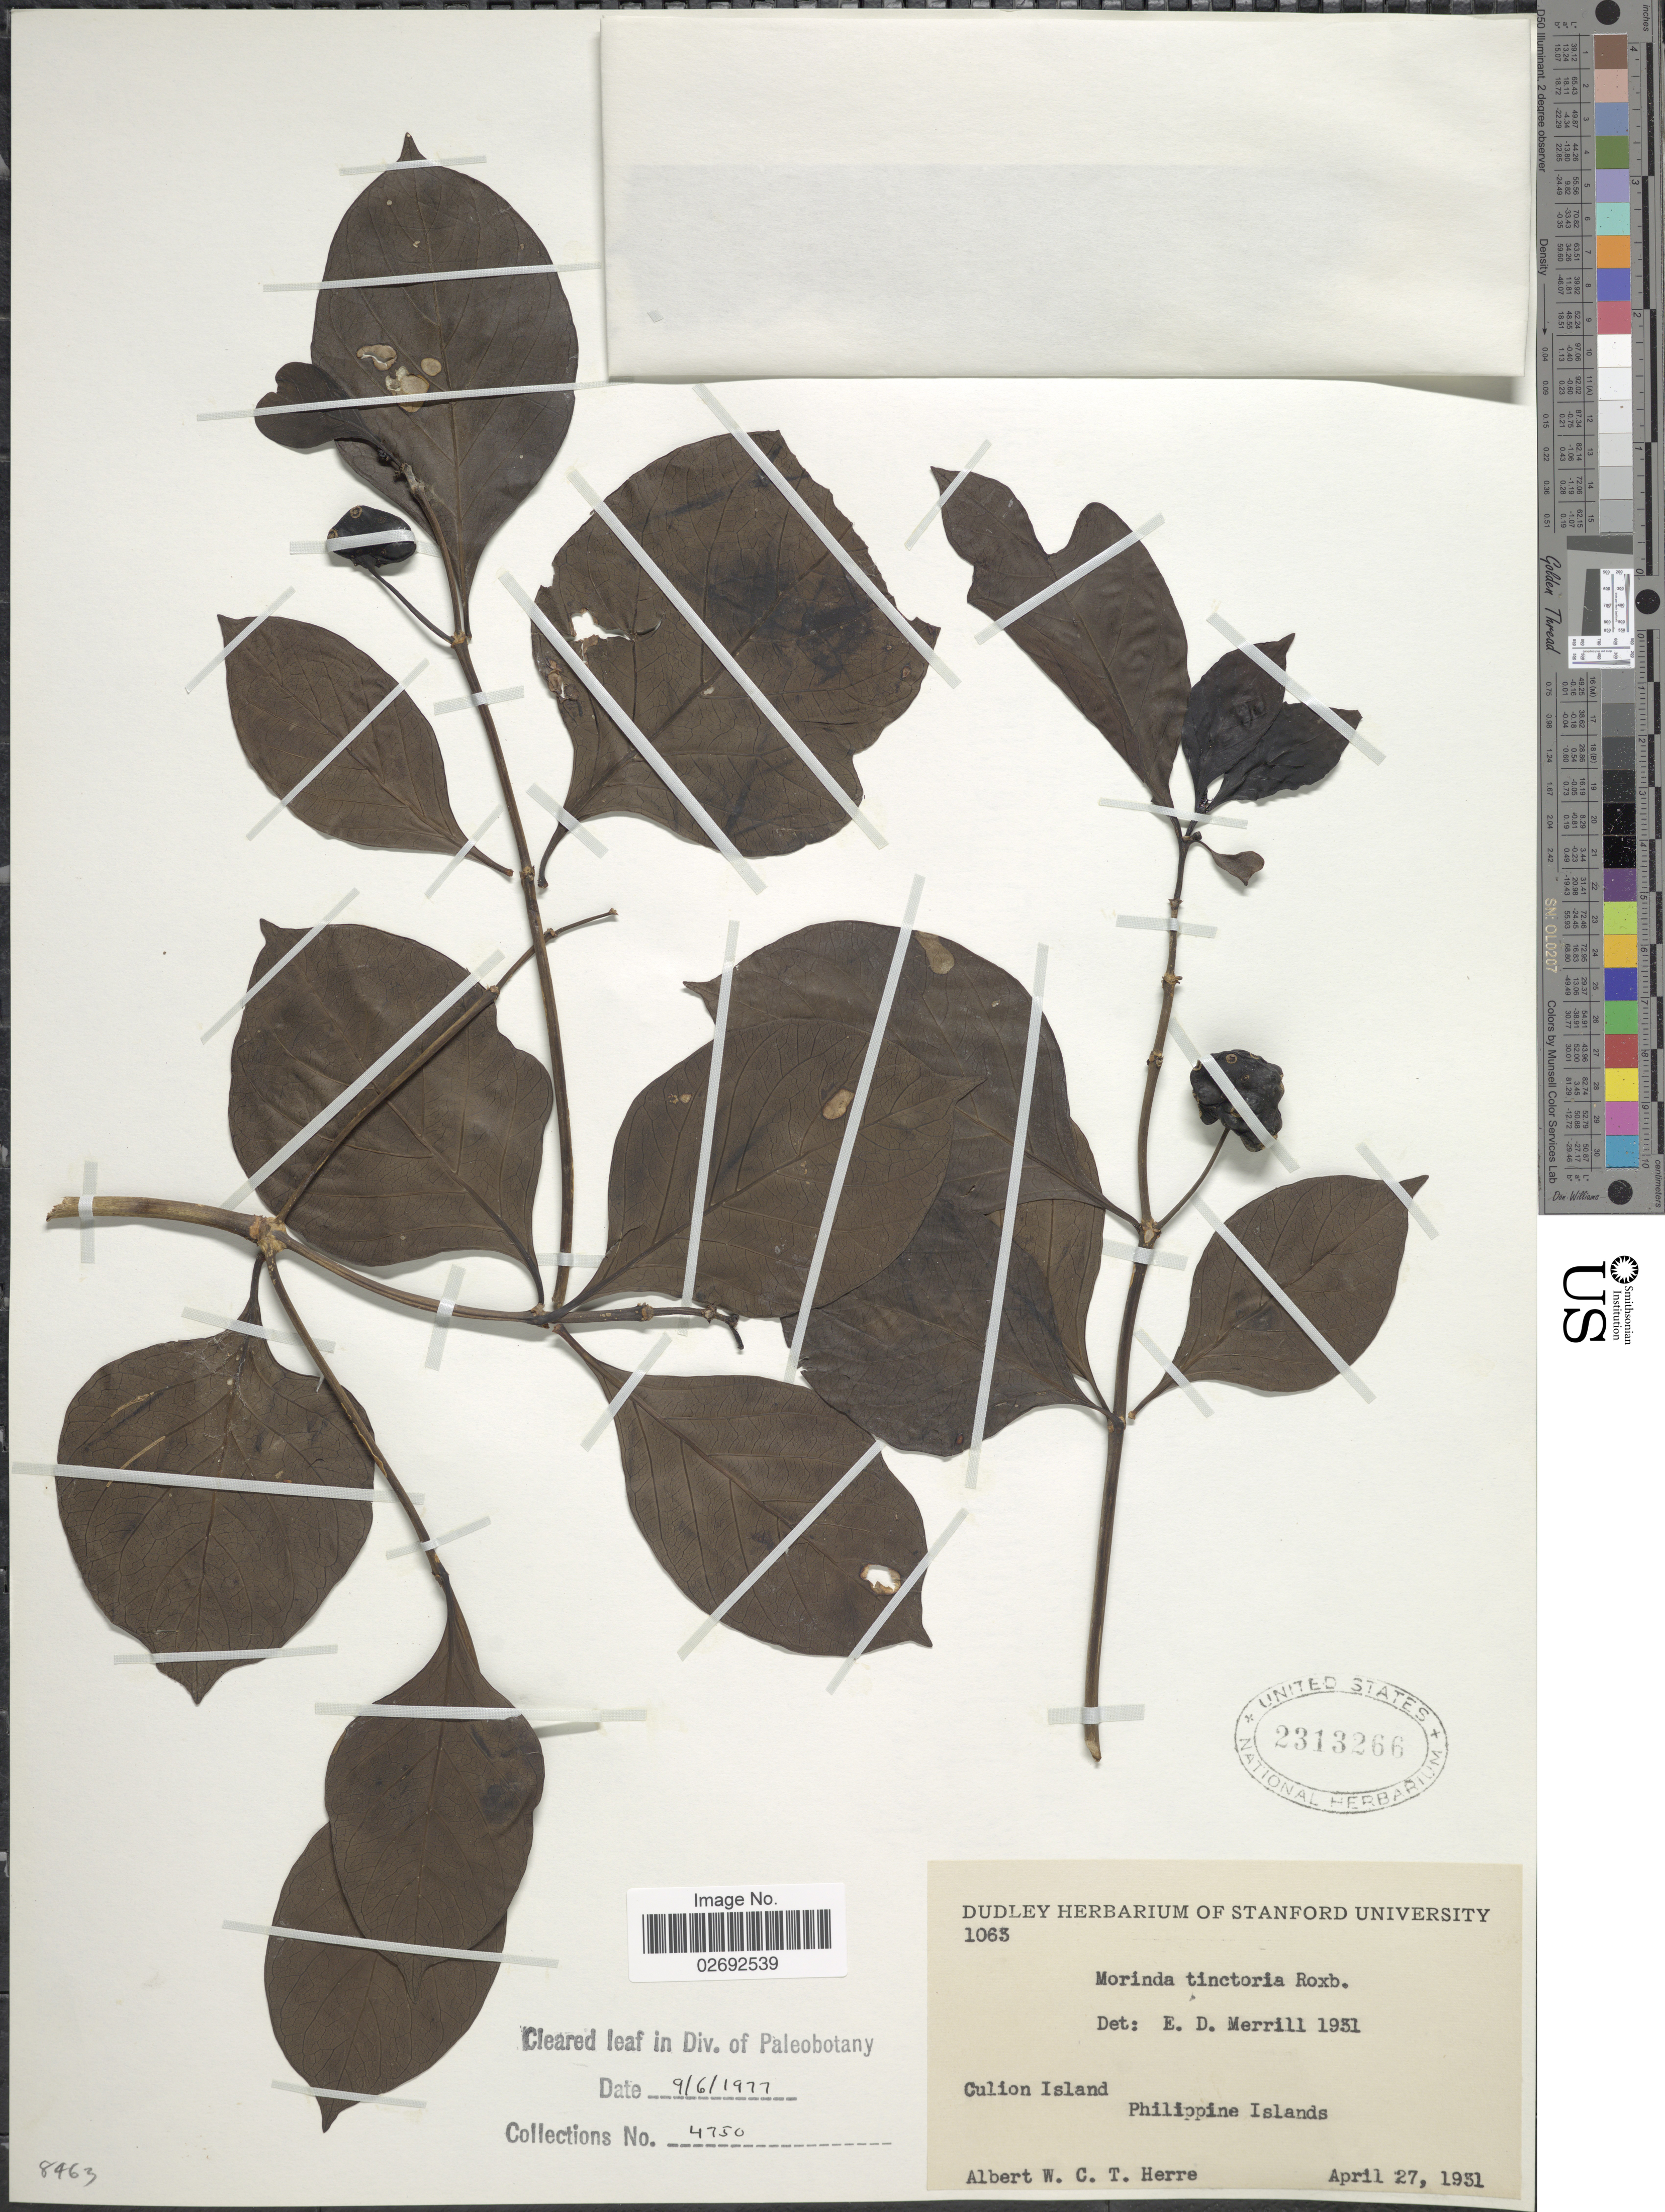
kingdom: Plantae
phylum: Tracheophyta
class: Magnoliopsida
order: Gentianales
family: Rubiaceae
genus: Morinda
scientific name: Morinda coreia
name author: Buch.-Ham.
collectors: A. W. Herre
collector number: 1063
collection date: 1931-04-27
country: Philippines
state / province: Mimaropa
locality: Culion Island, Philippine Islands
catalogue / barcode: US 2313266